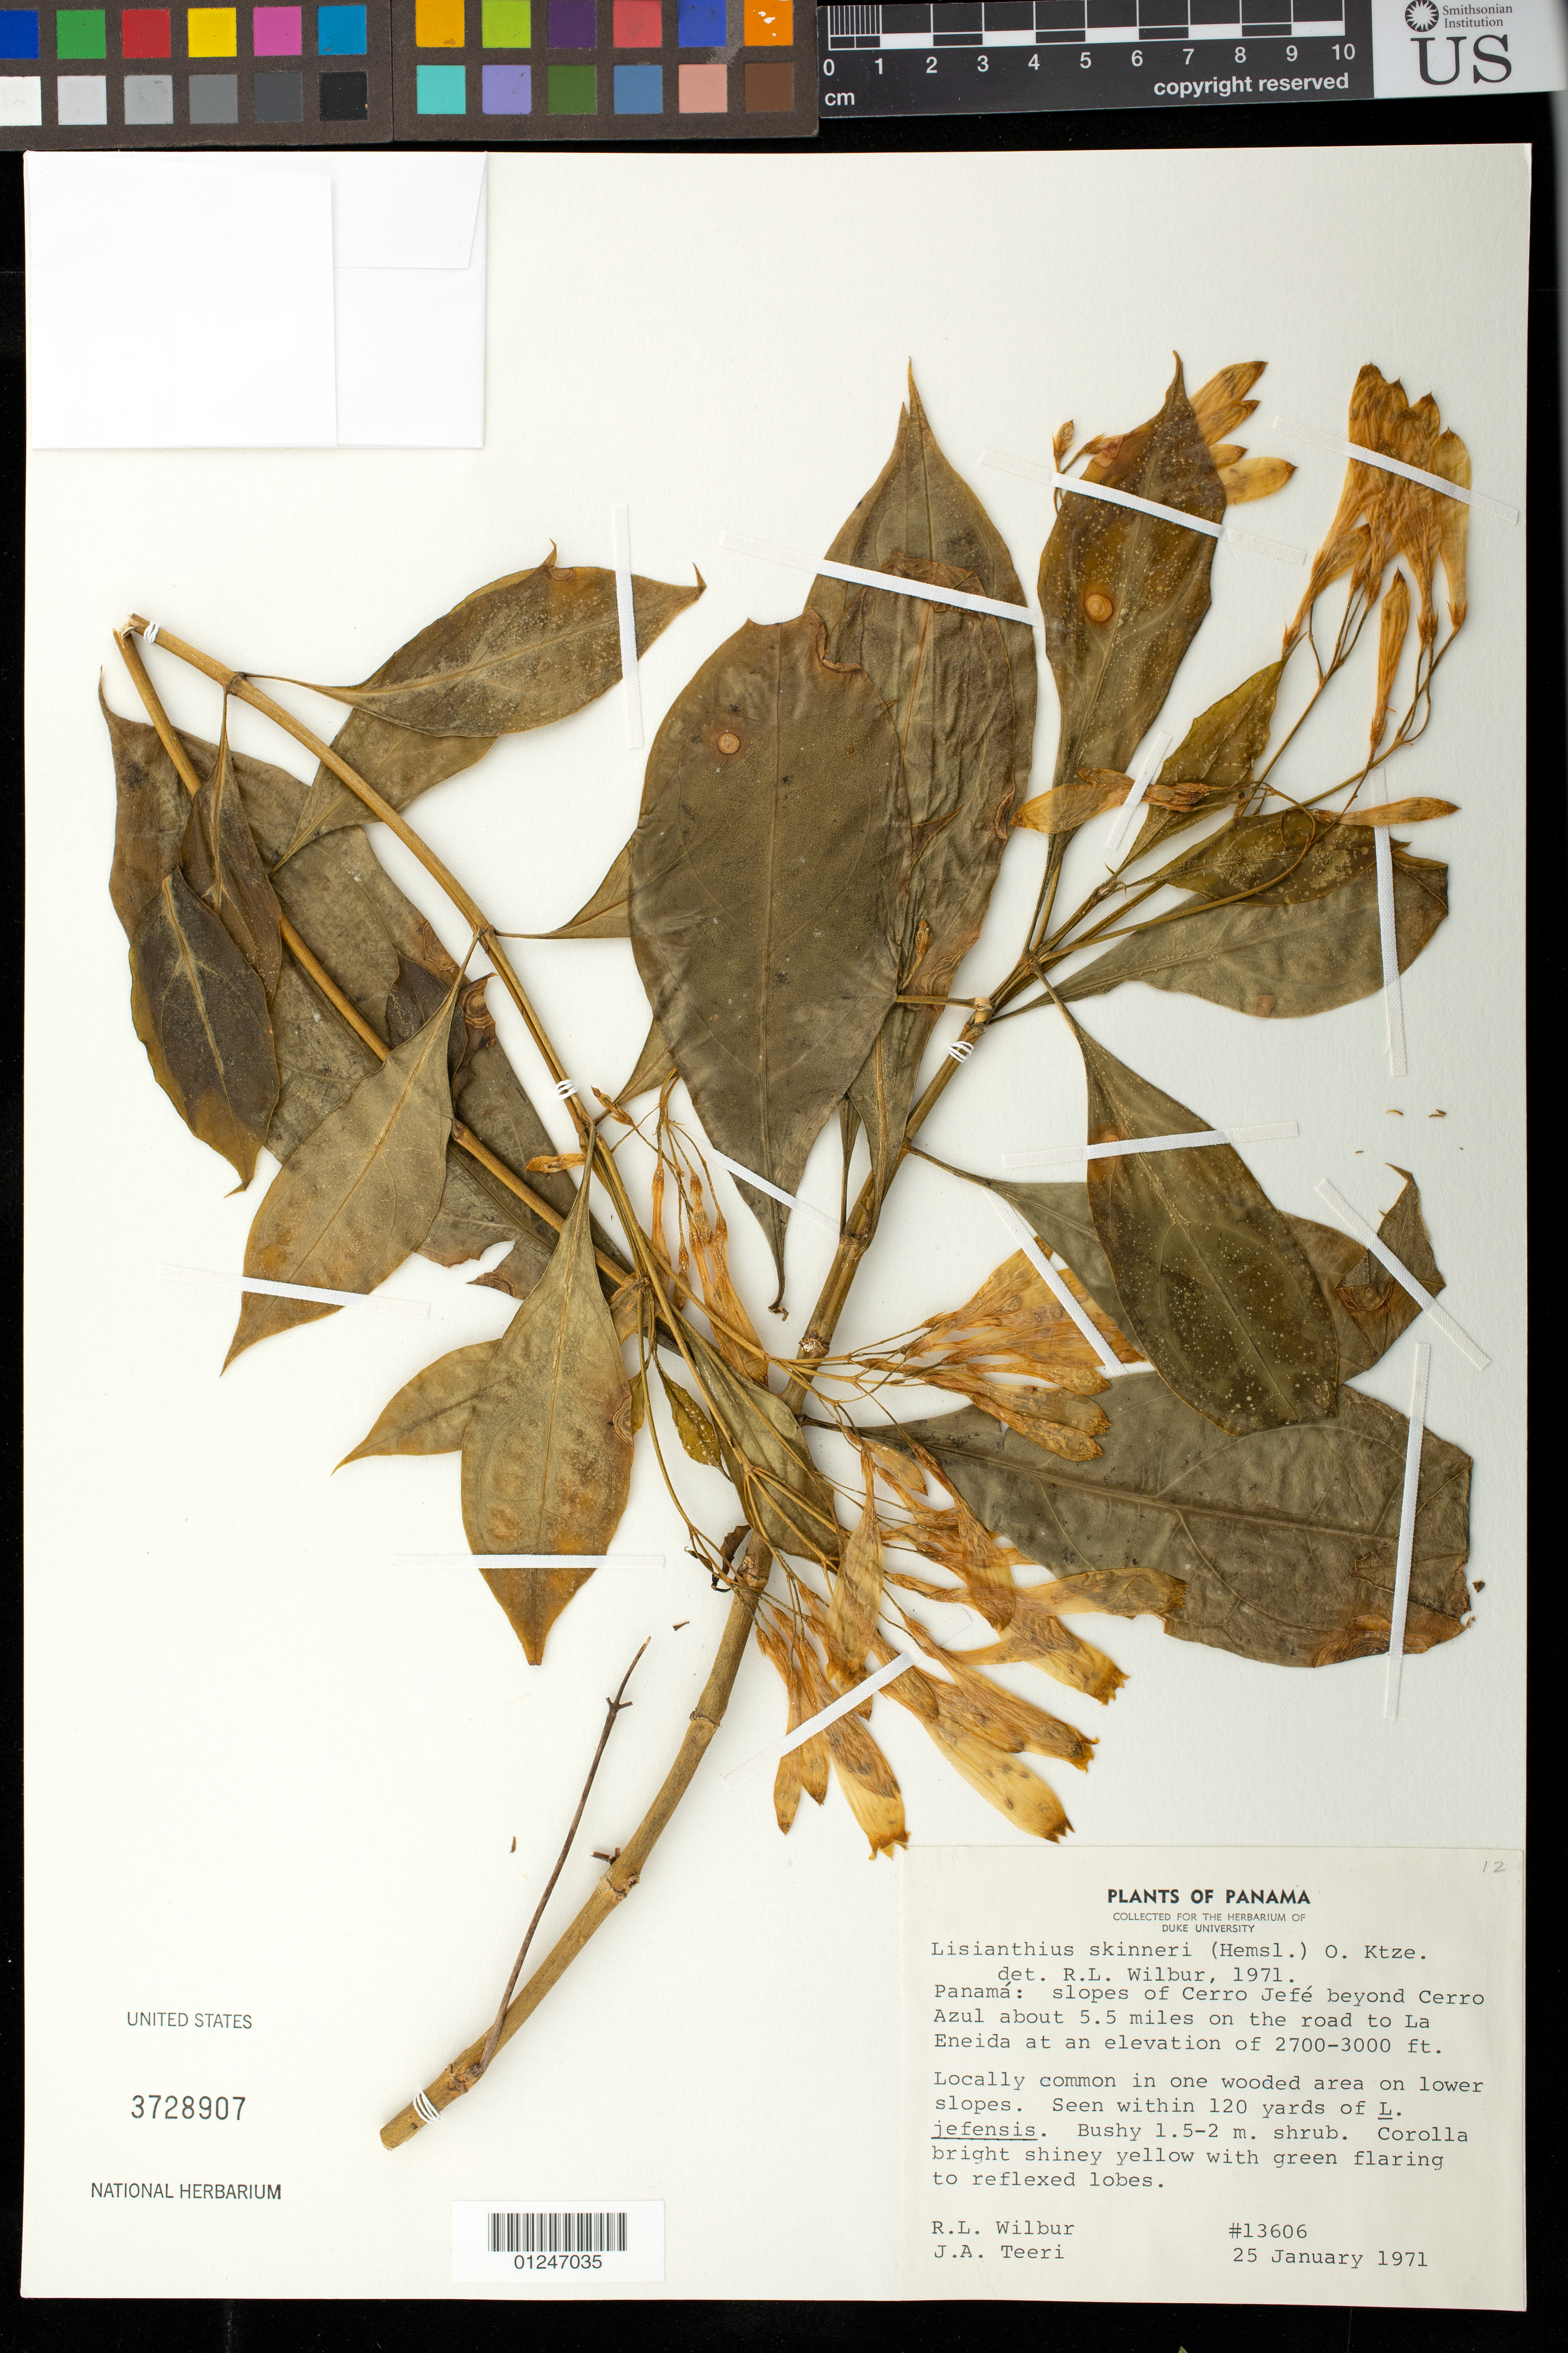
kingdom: Plantae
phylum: Tracheophyta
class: Magnoliopsida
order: Gentianales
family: Gentianaceae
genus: Lisianthius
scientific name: Lisianthius skinneri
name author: (Hemsl.) Kuntze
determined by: Wilbur, R. L.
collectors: R. L. Wilbur & J. Teeri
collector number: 13606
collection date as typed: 25 Jan 1971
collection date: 1971-01-25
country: Panama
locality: Slopes of Cerro Jefe beyond Cerro Azul about 5.5 mi on the road to La Eneida.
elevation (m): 823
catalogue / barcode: US 3728907